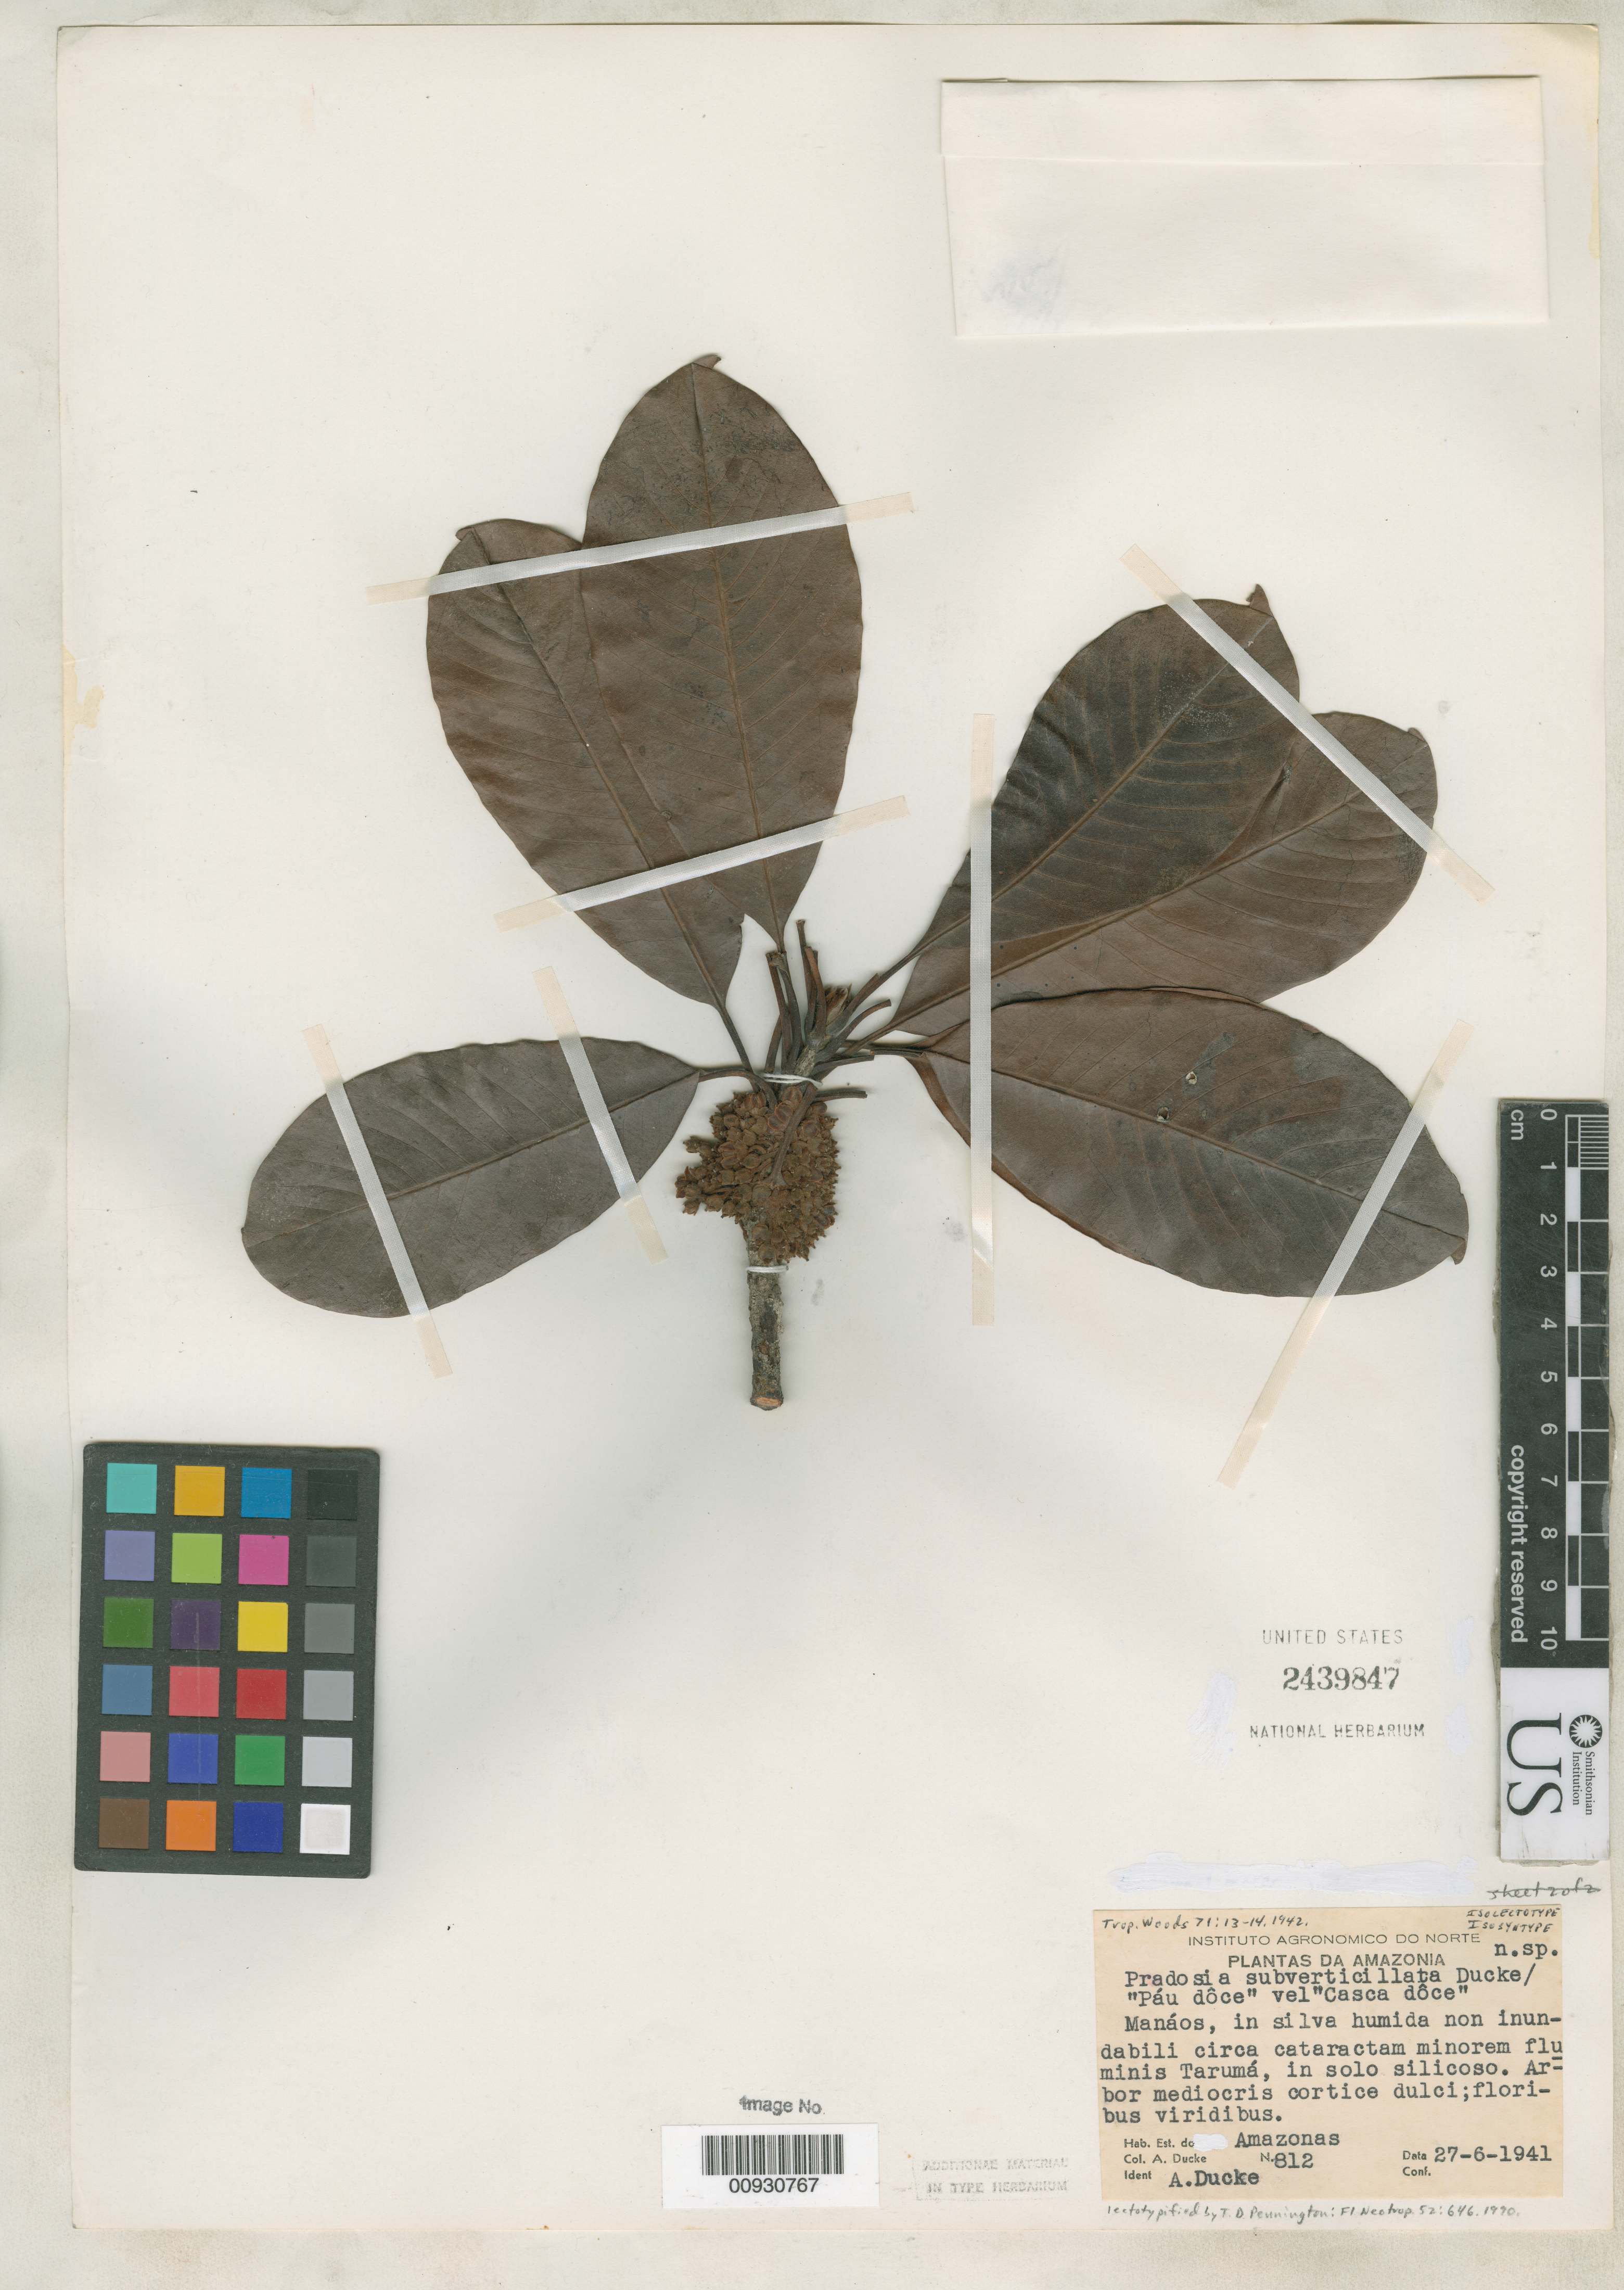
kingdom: Plantae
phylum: Tracheophyta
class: Magnoliopsida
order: Ericales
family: Sapotaceae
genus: Pradosia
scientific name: Pradosia subverticillata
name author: Ducke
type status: Isolectotype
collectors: A. Ducke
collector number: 812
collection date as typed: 27 Jun 1941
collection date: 1941-06-27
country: Colombia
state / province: Amazônas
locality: Manáos.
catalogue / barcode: US 2439847